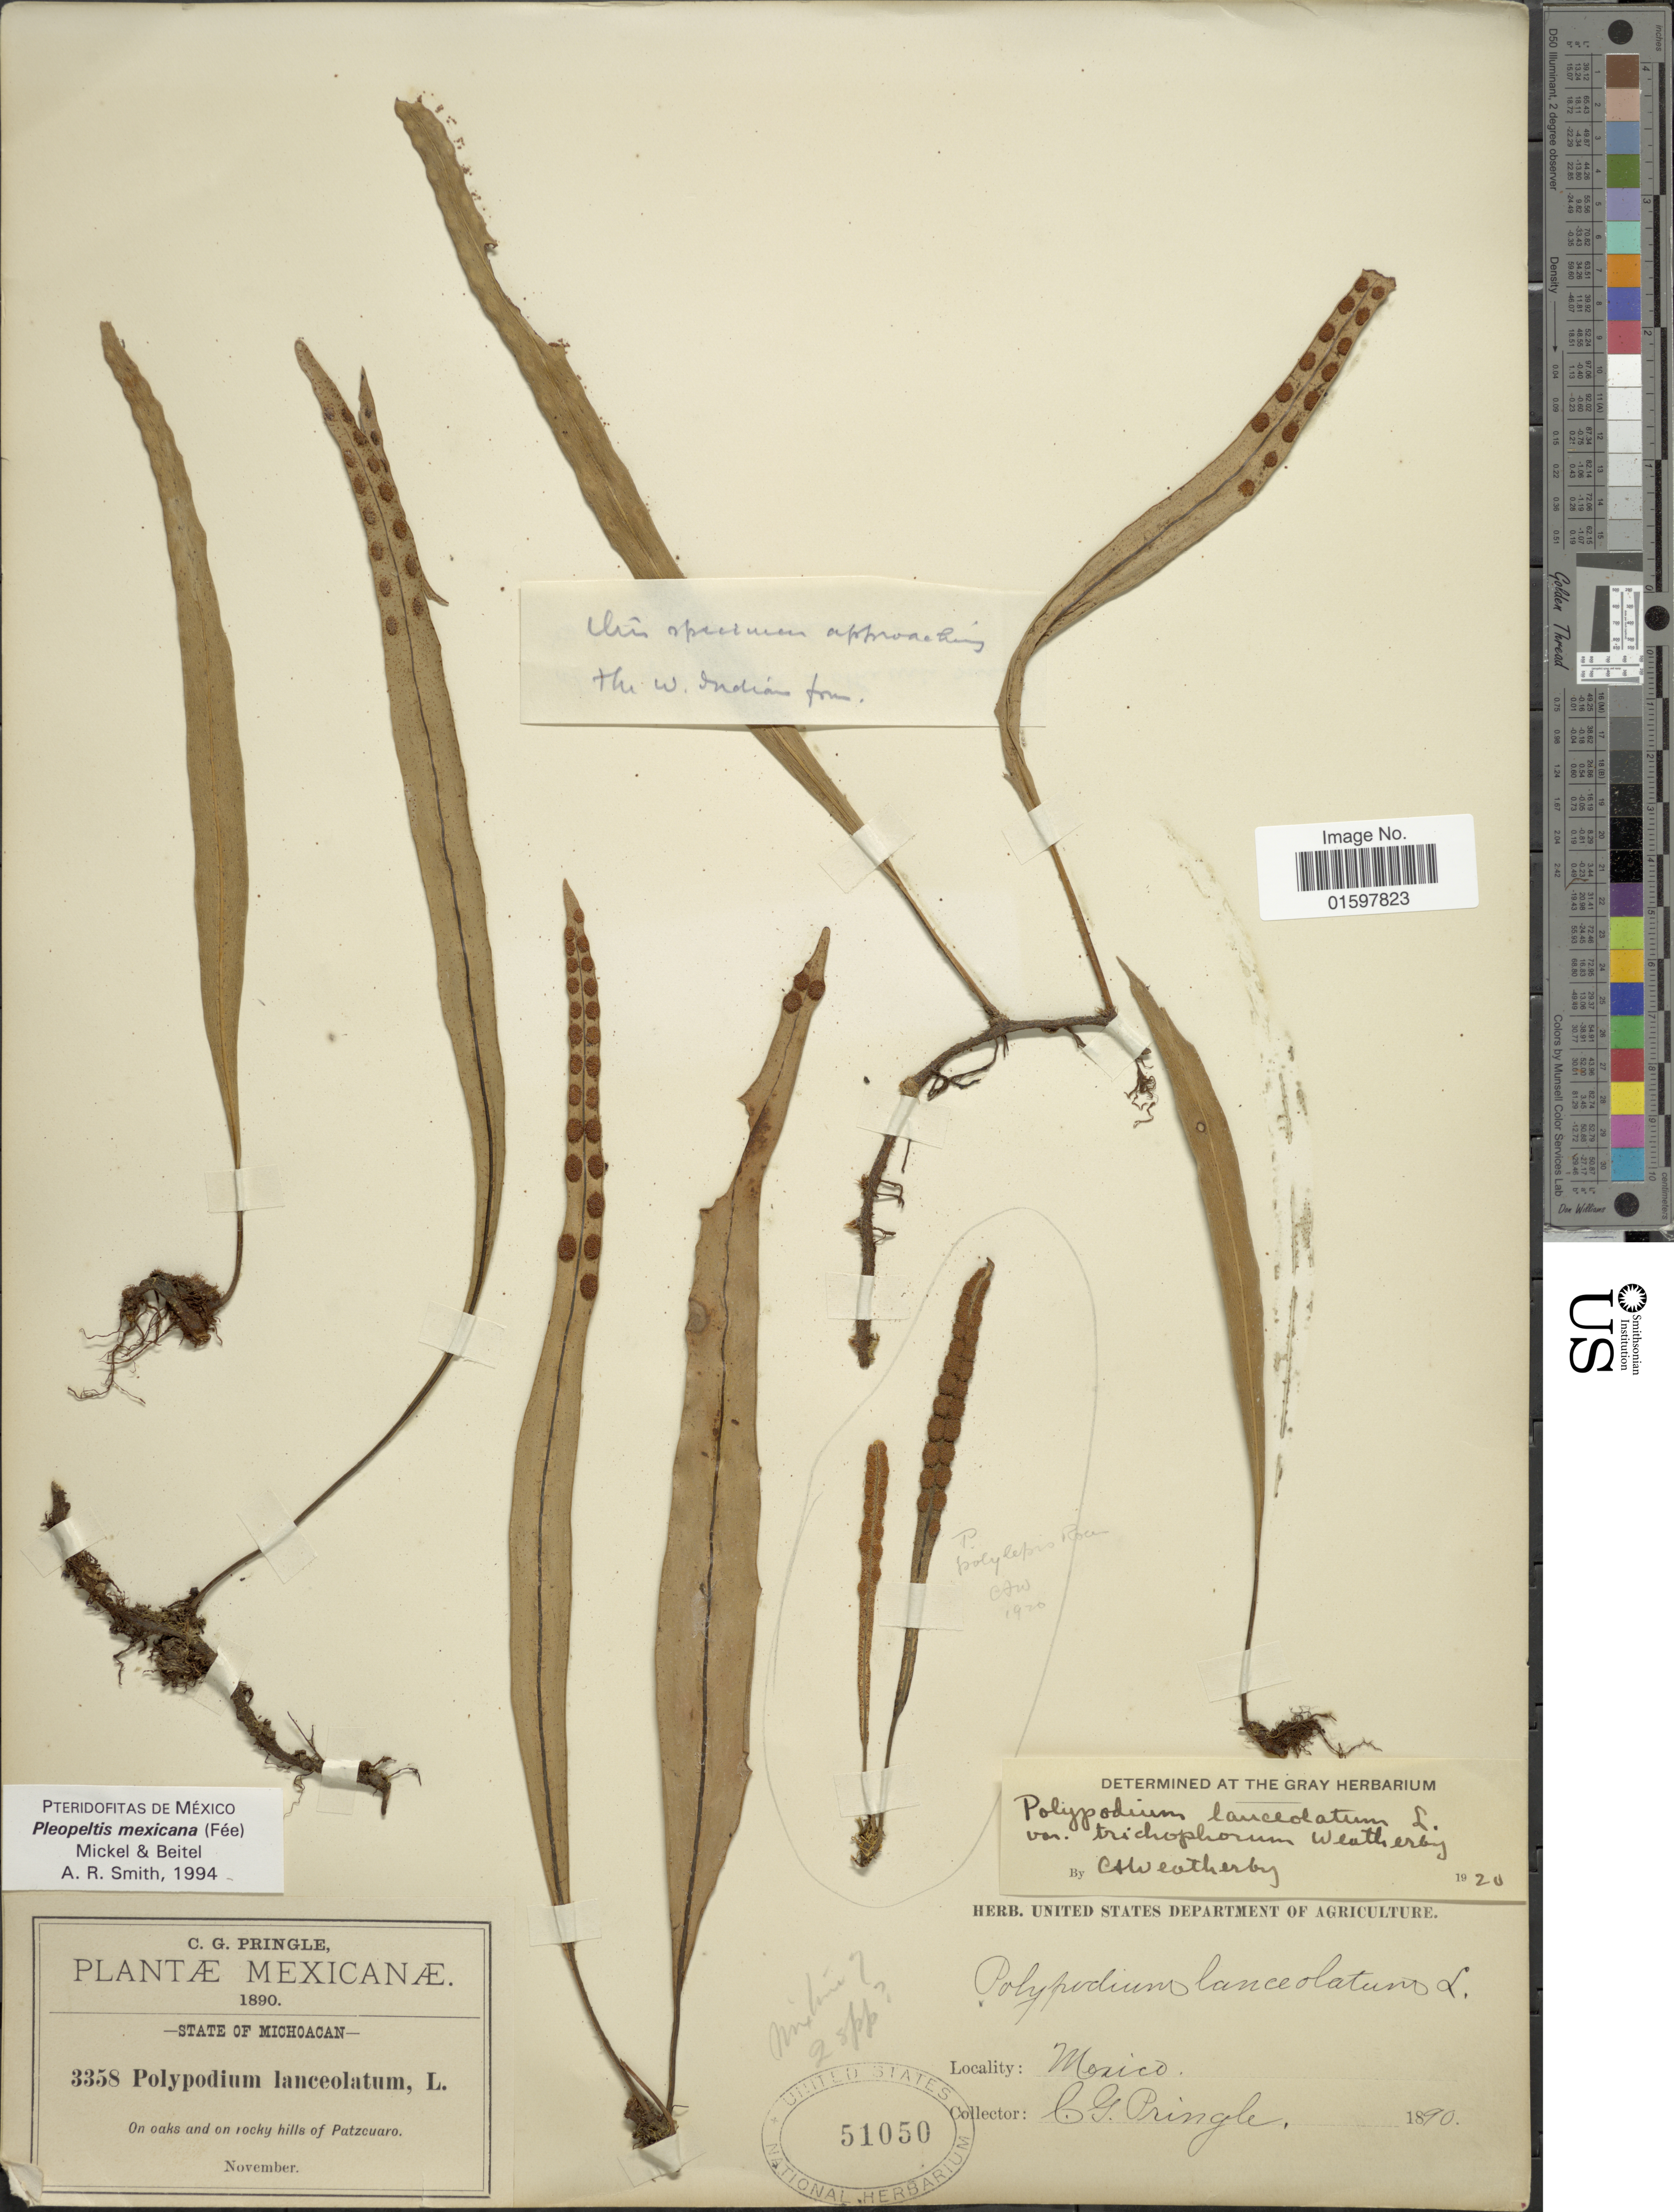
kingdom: Plantae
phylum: Tracheophyta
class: Polypodiopsida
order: Polypodiales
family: Polypodiaceae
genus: Pleopeltis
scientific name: Pleopeltis mexicana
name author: (Fée) Mickel & Beitel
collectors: C. G. Pringle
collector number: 3358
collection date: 1890-11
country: Mexico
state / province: Michoacán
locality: On oaks and on rocky hills of Patzcuaro.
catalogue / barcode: US 51050